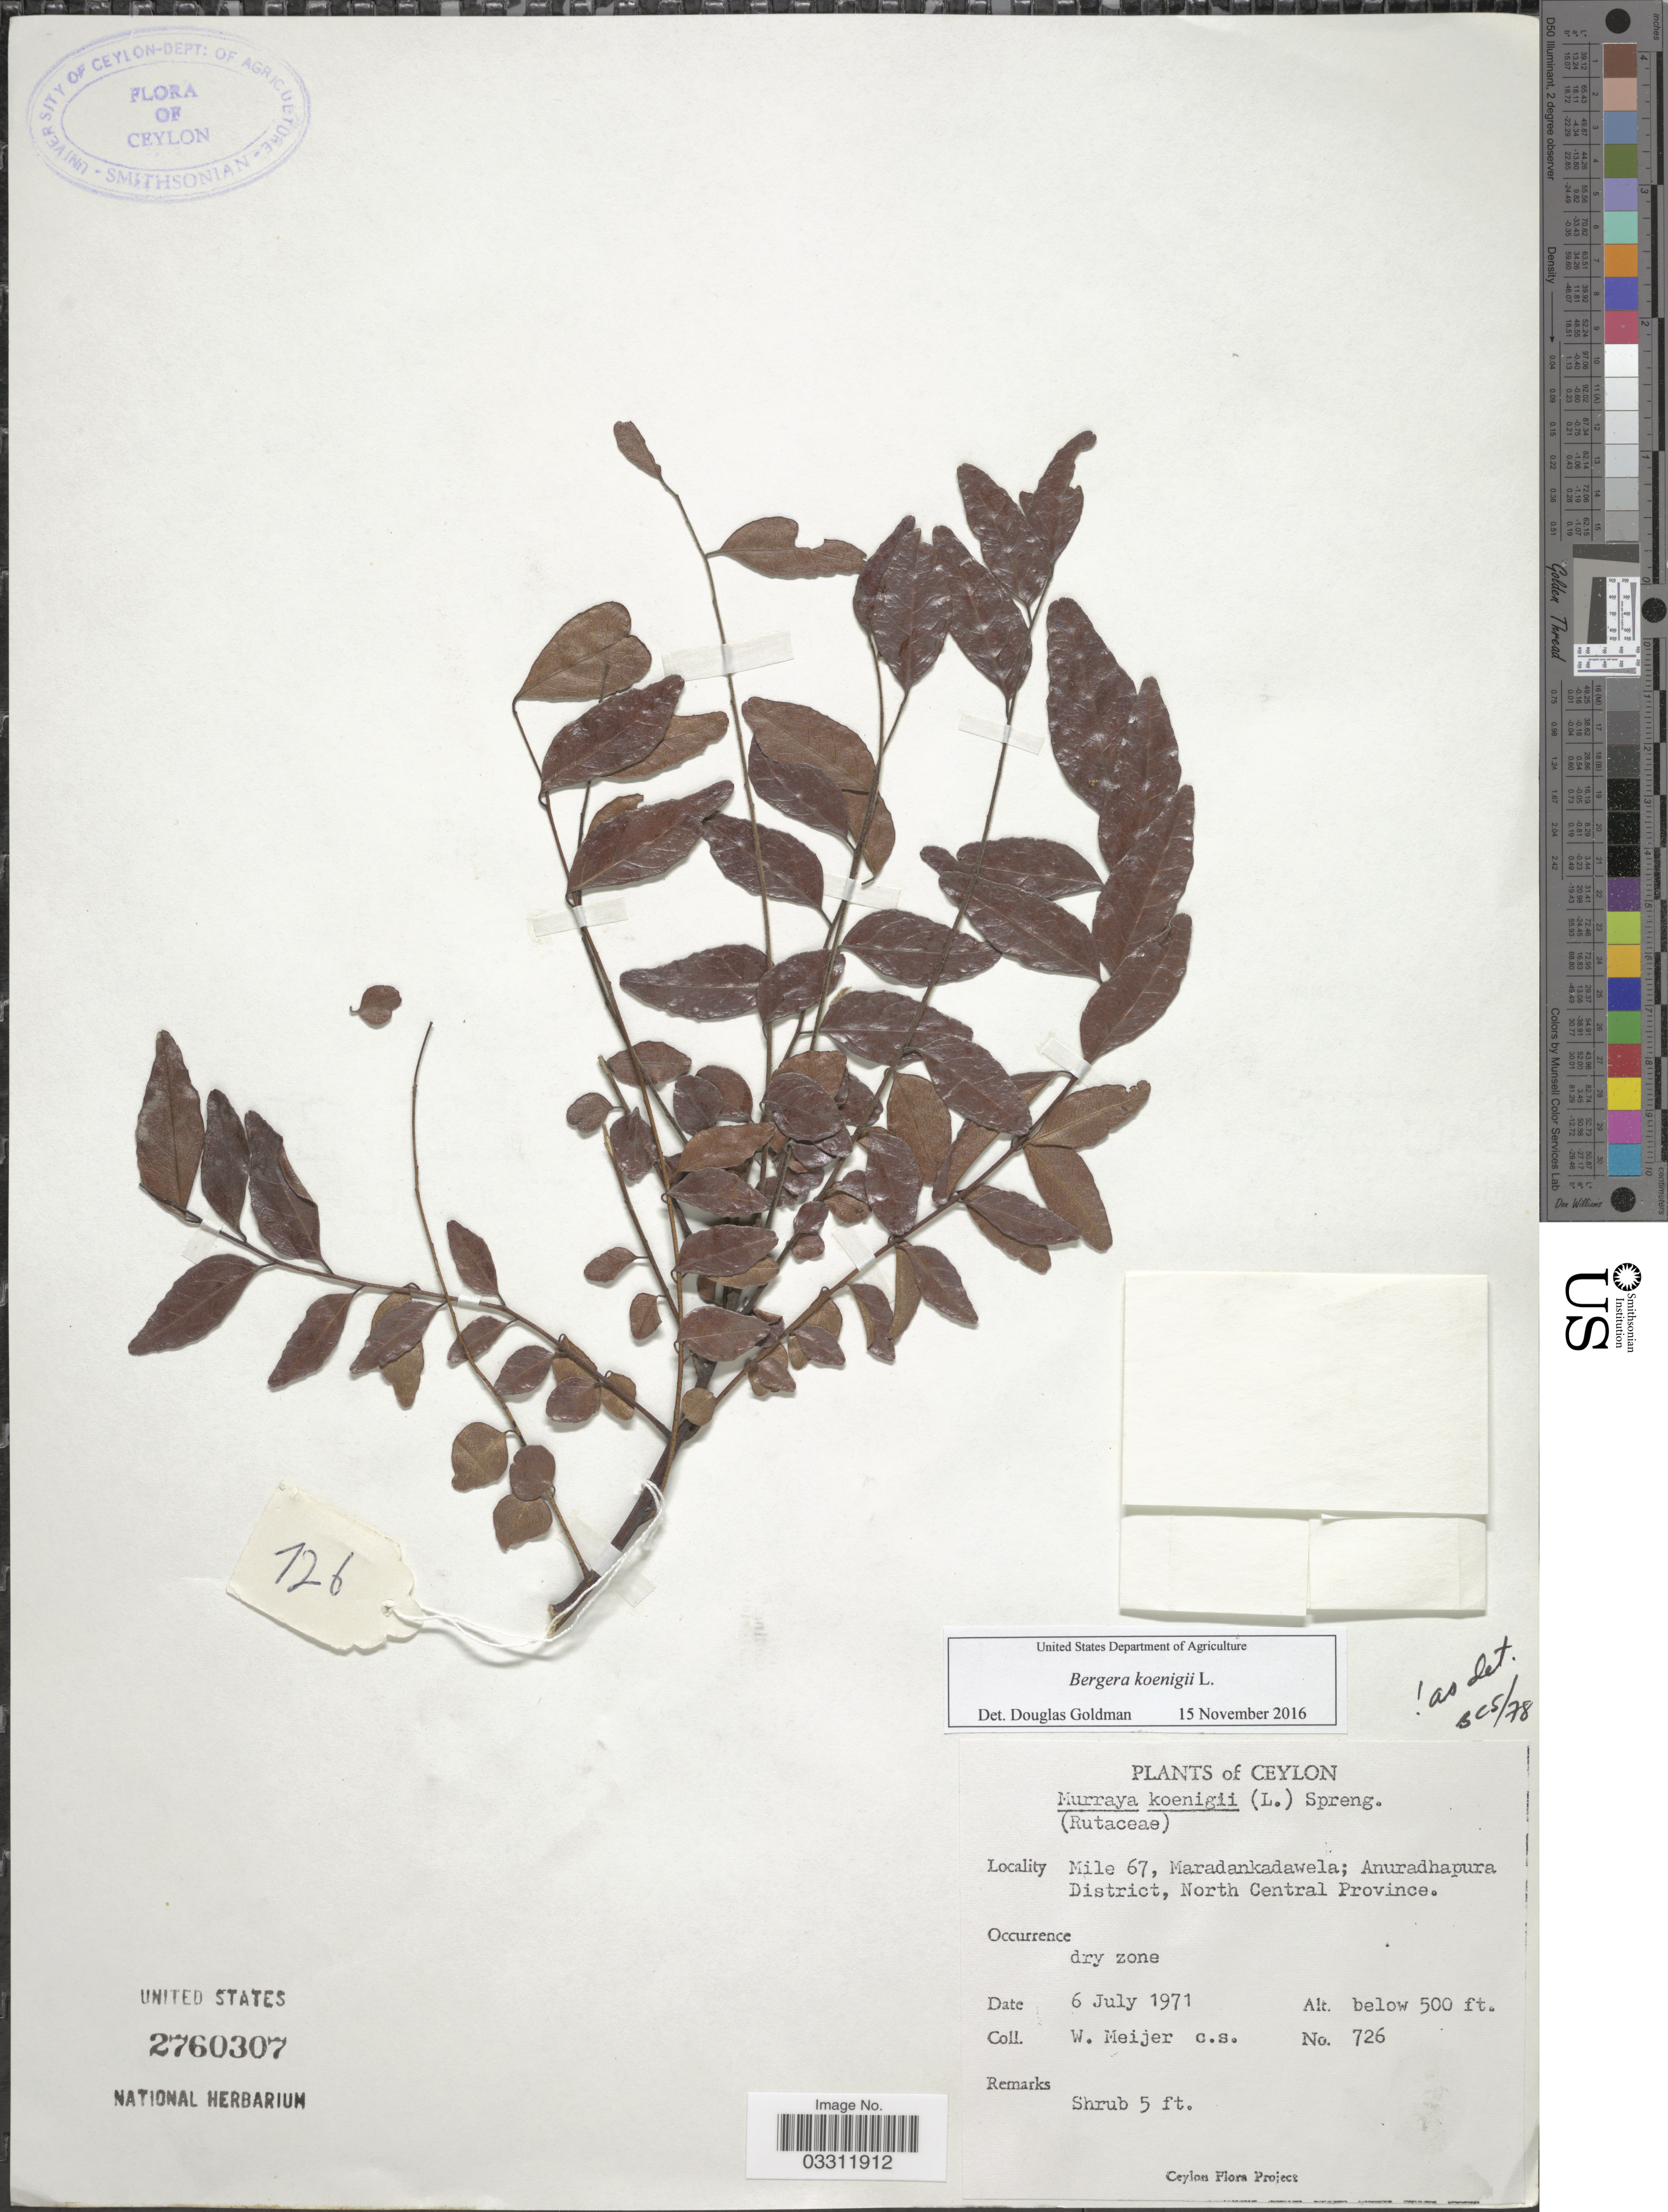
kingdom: Plantae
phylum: Tracheophyta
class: Magnoliopsida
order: Sapindales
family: Rutaceae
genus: Bergera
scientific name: Bergera koenigii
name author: L.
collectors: W. Meijer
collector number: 726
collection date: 1971-07-06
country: Sri Lanka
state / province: North Central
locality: Ceylon. Mile 67, Maradankadawela; Anuradhapura District.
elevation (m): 152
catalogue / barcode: US 2760307